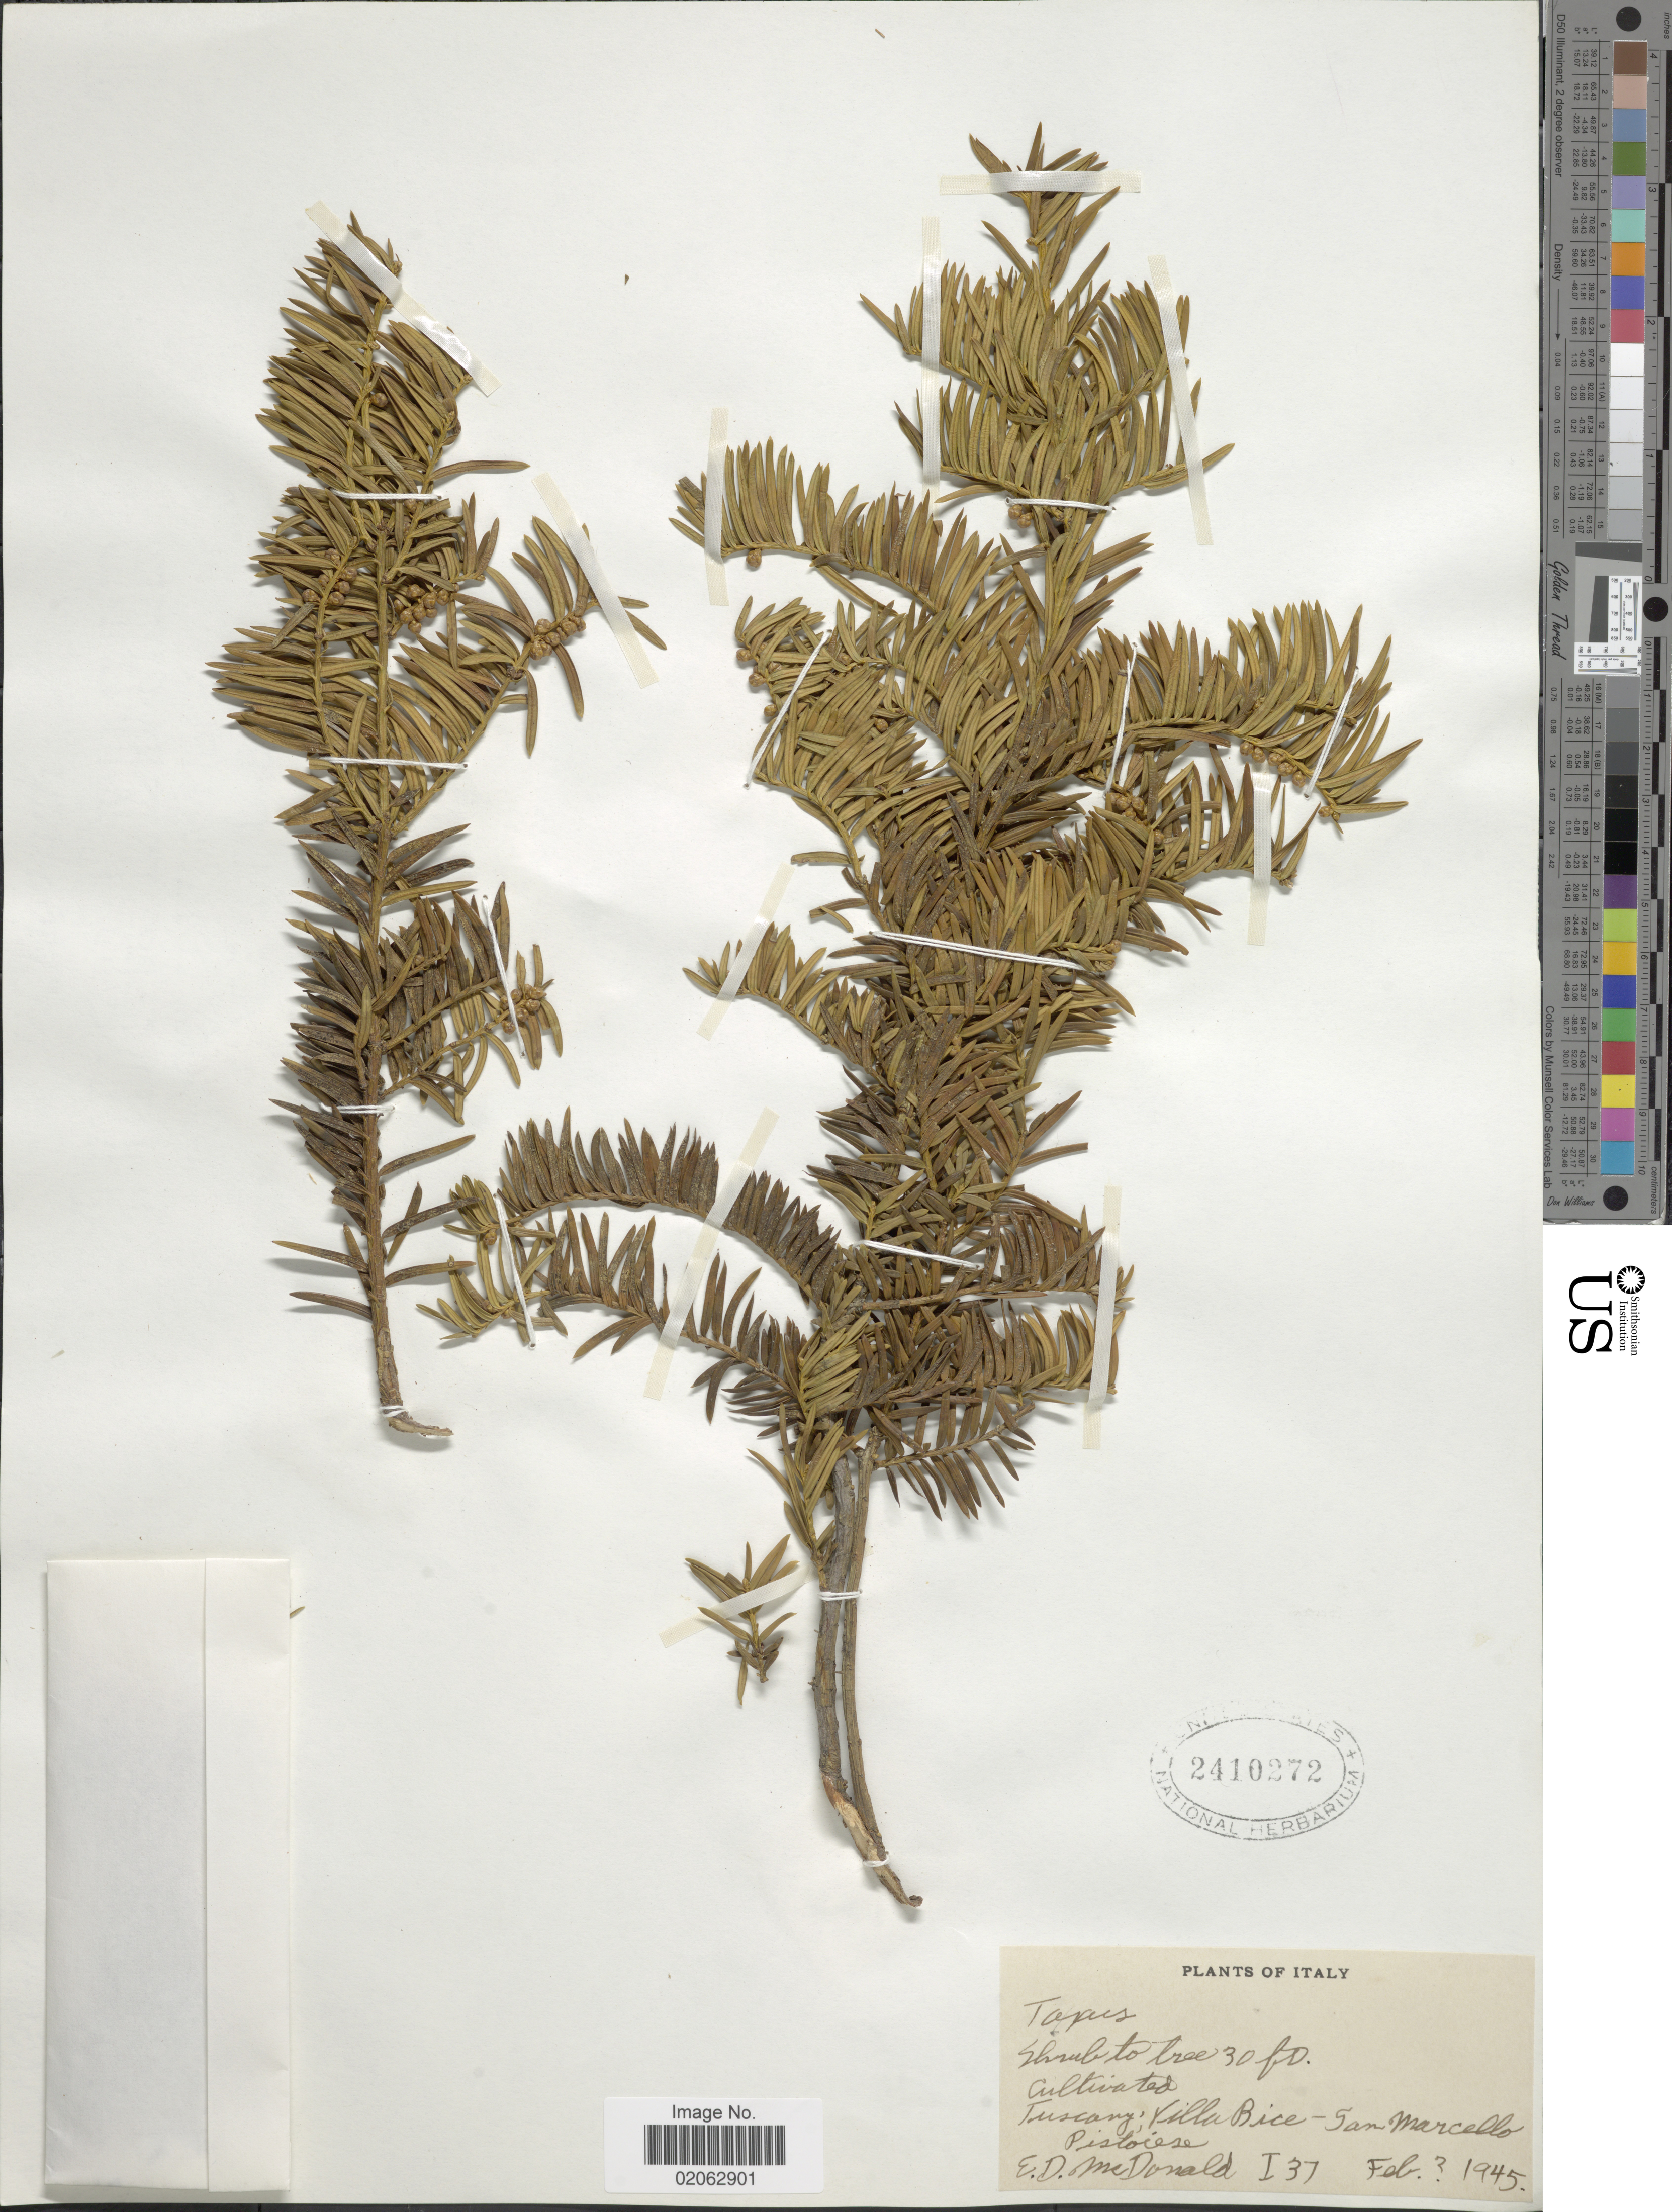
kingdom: Plantae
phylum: Tracheophyta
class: Pinopsida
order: Pinales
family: Taxaceae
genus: Taxus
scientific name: Taxus baccata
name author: L.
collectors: E. D. McDonald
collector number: I37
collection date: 1945-02-03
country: Italy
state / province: Tuscany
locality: Cultvated, Villa Bice-Sam Marcello Pistoiese.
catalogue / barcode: US 2410272